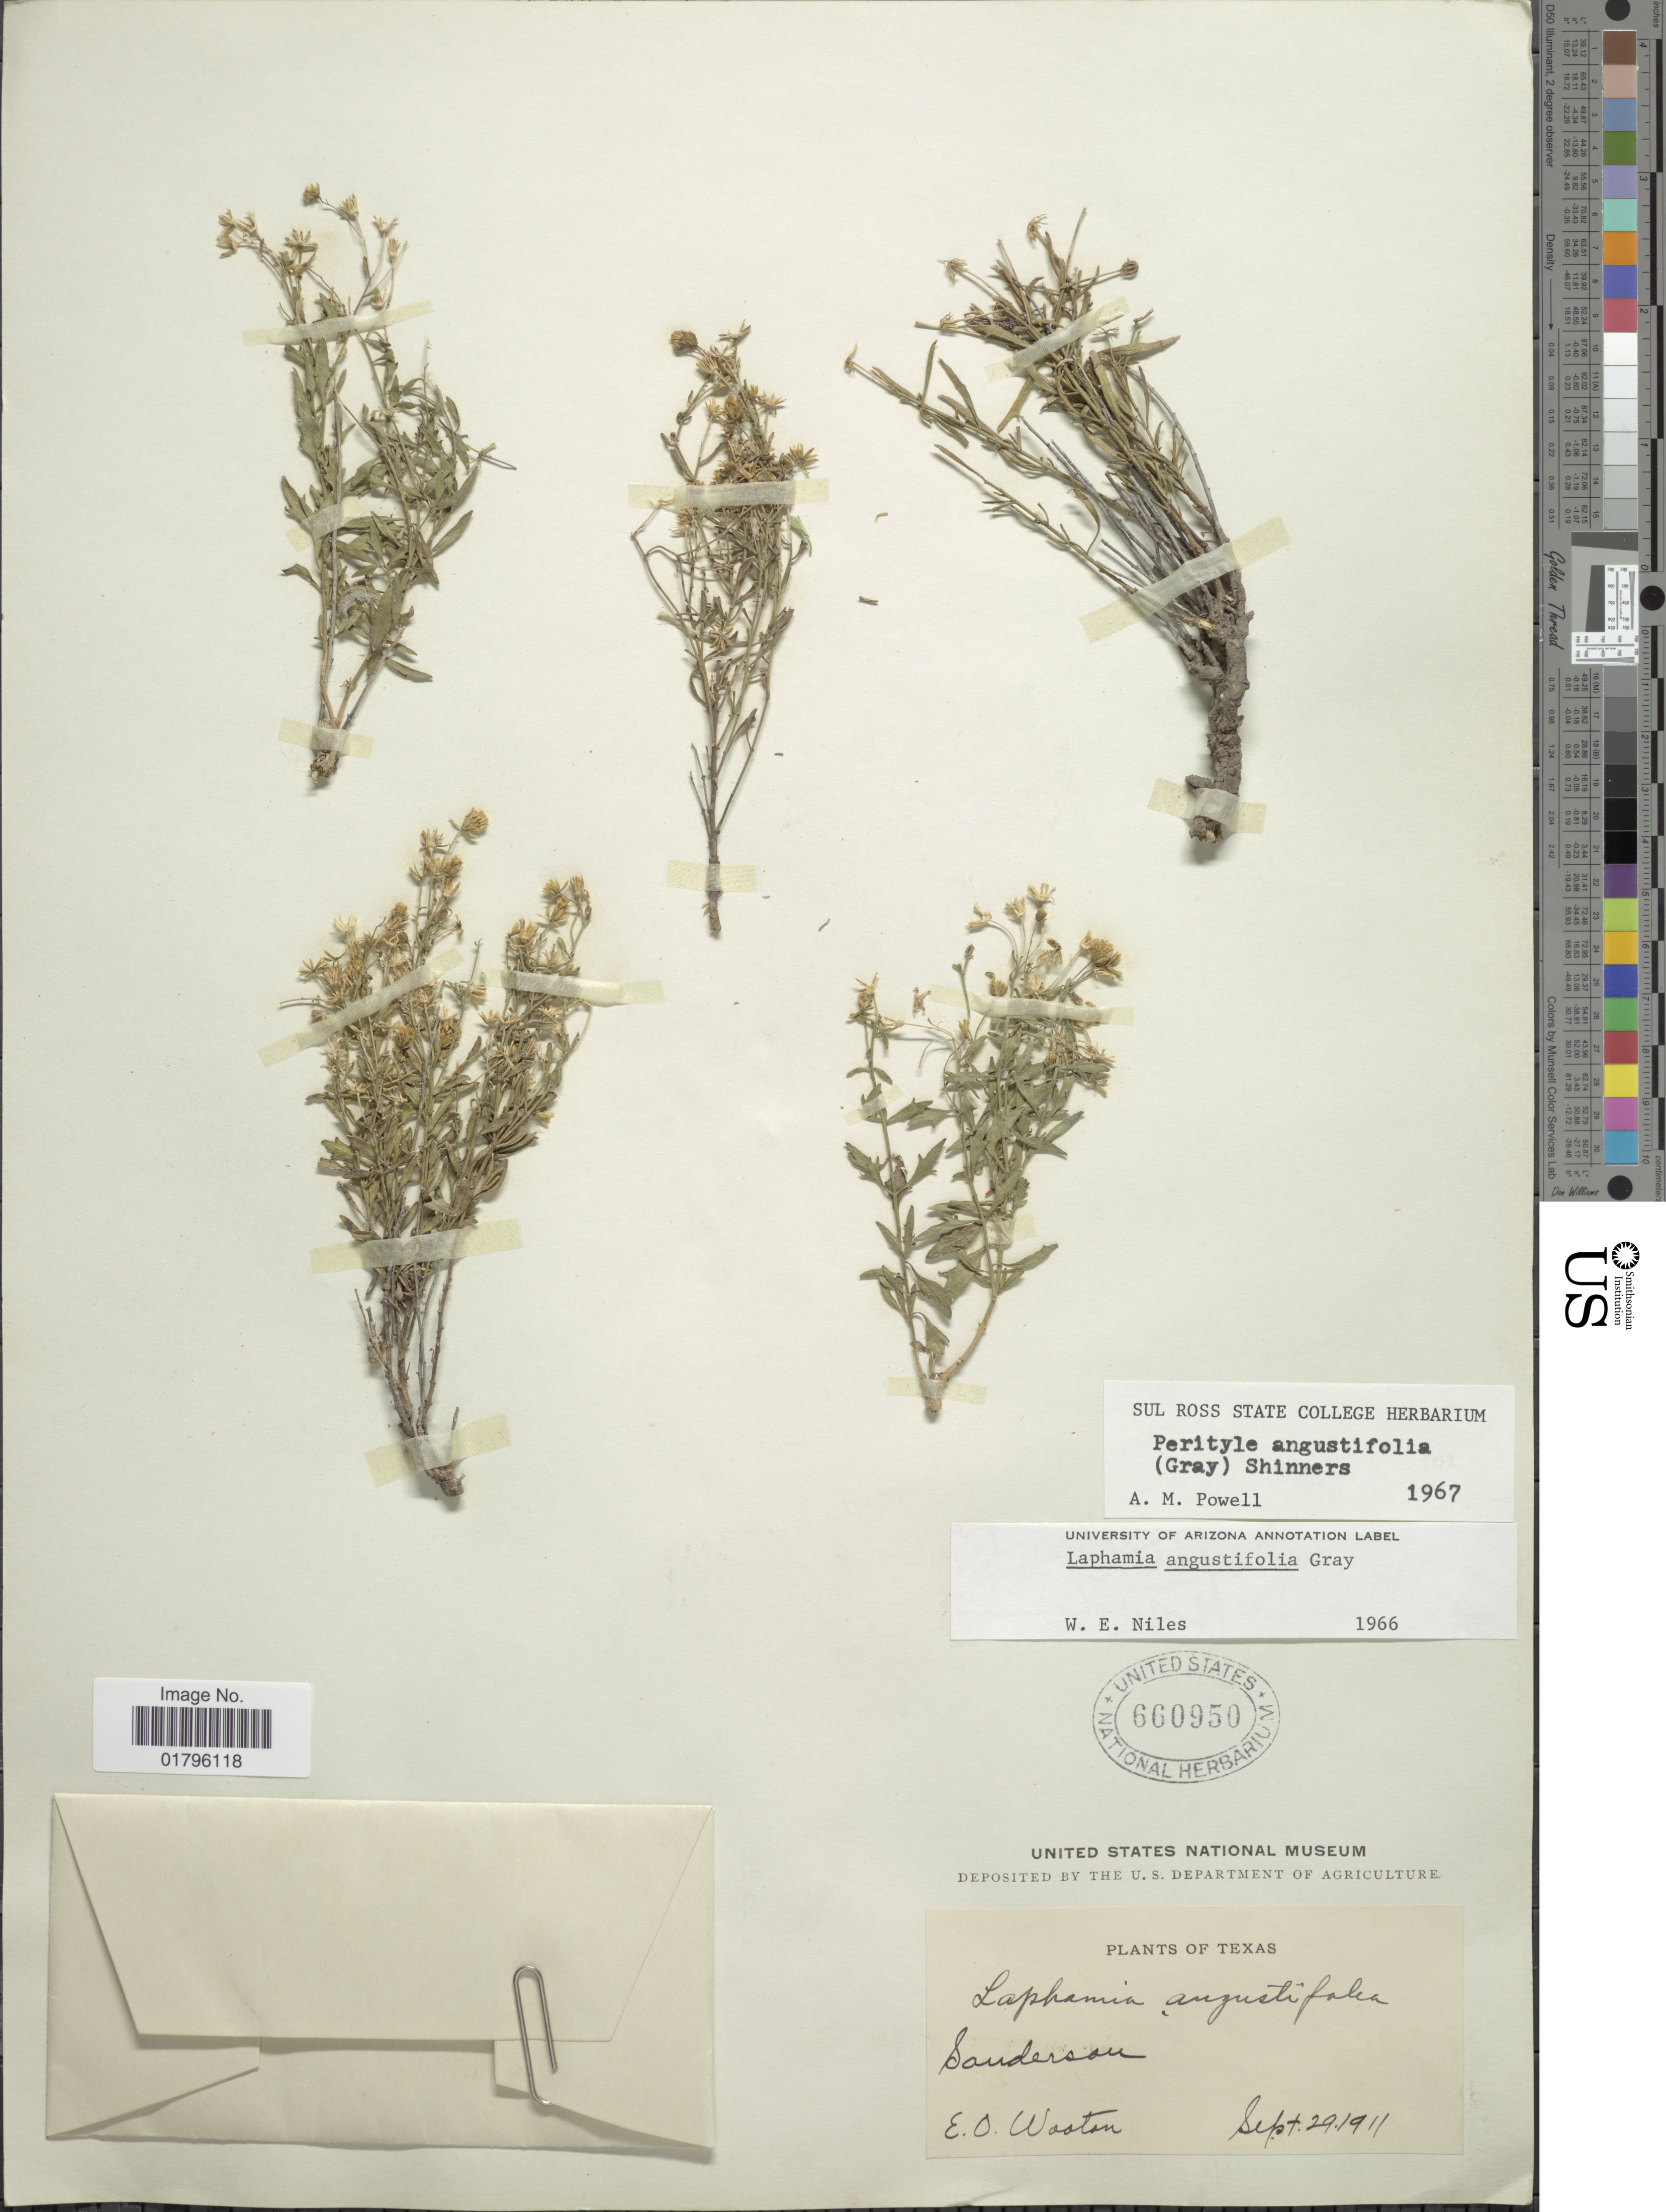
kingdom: Plantae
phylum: Tracheophyta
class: Magnoliopsida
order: Asterales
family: Asteraceae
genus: Perityle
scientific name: Perityle angustifolia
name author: (A. Gray) Shinners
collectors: E. O. Wooton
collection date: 1911-09-29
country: United States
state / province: Texas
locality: Sanderson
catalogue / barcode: US 660950